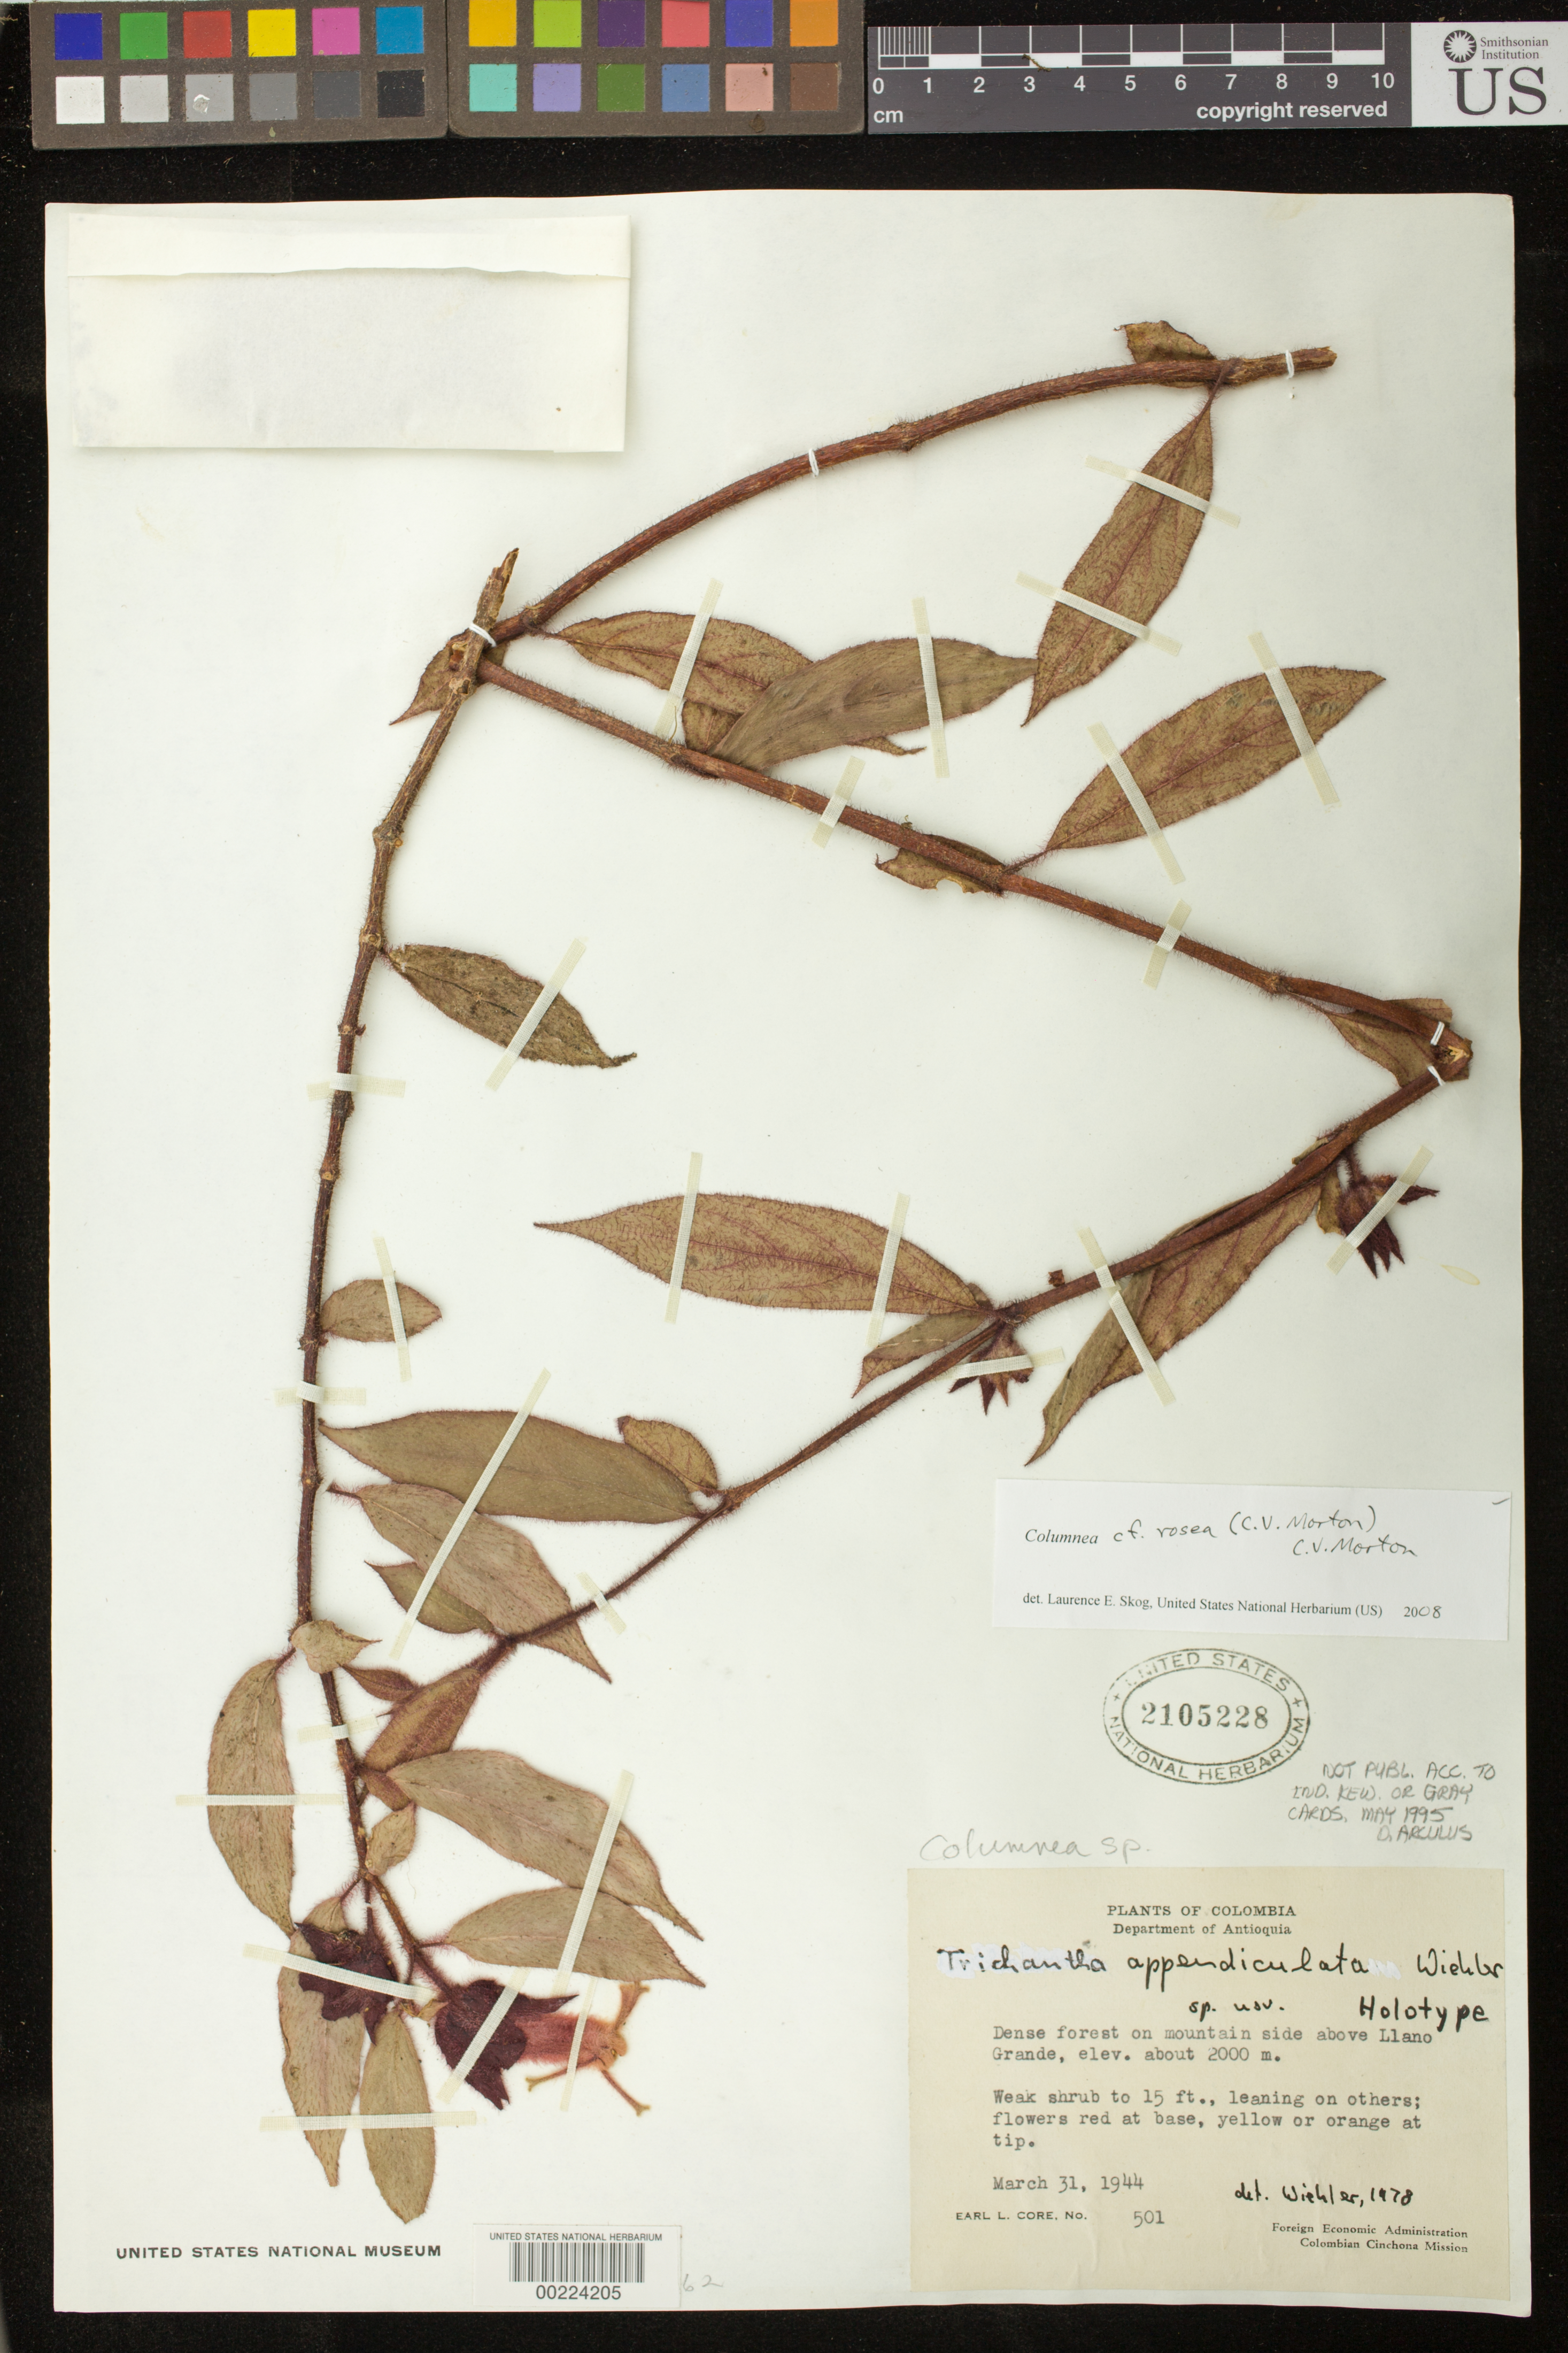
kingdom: Plantae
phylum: Tracheophyta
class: Magnoliopsida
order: Lamiales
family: Gesneriaceae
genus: Columnea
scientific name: Columnea rosea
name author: (C.V. Morton) C.V. Morton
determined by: Skog, Laurence E.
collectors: E. L. Core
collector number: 501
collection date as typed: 31 Mar 1944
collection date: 1944-03-31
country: Colombia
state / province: Antioquia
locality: Mountain side above Llano Grande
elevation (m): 2000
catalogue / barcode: US 2105228